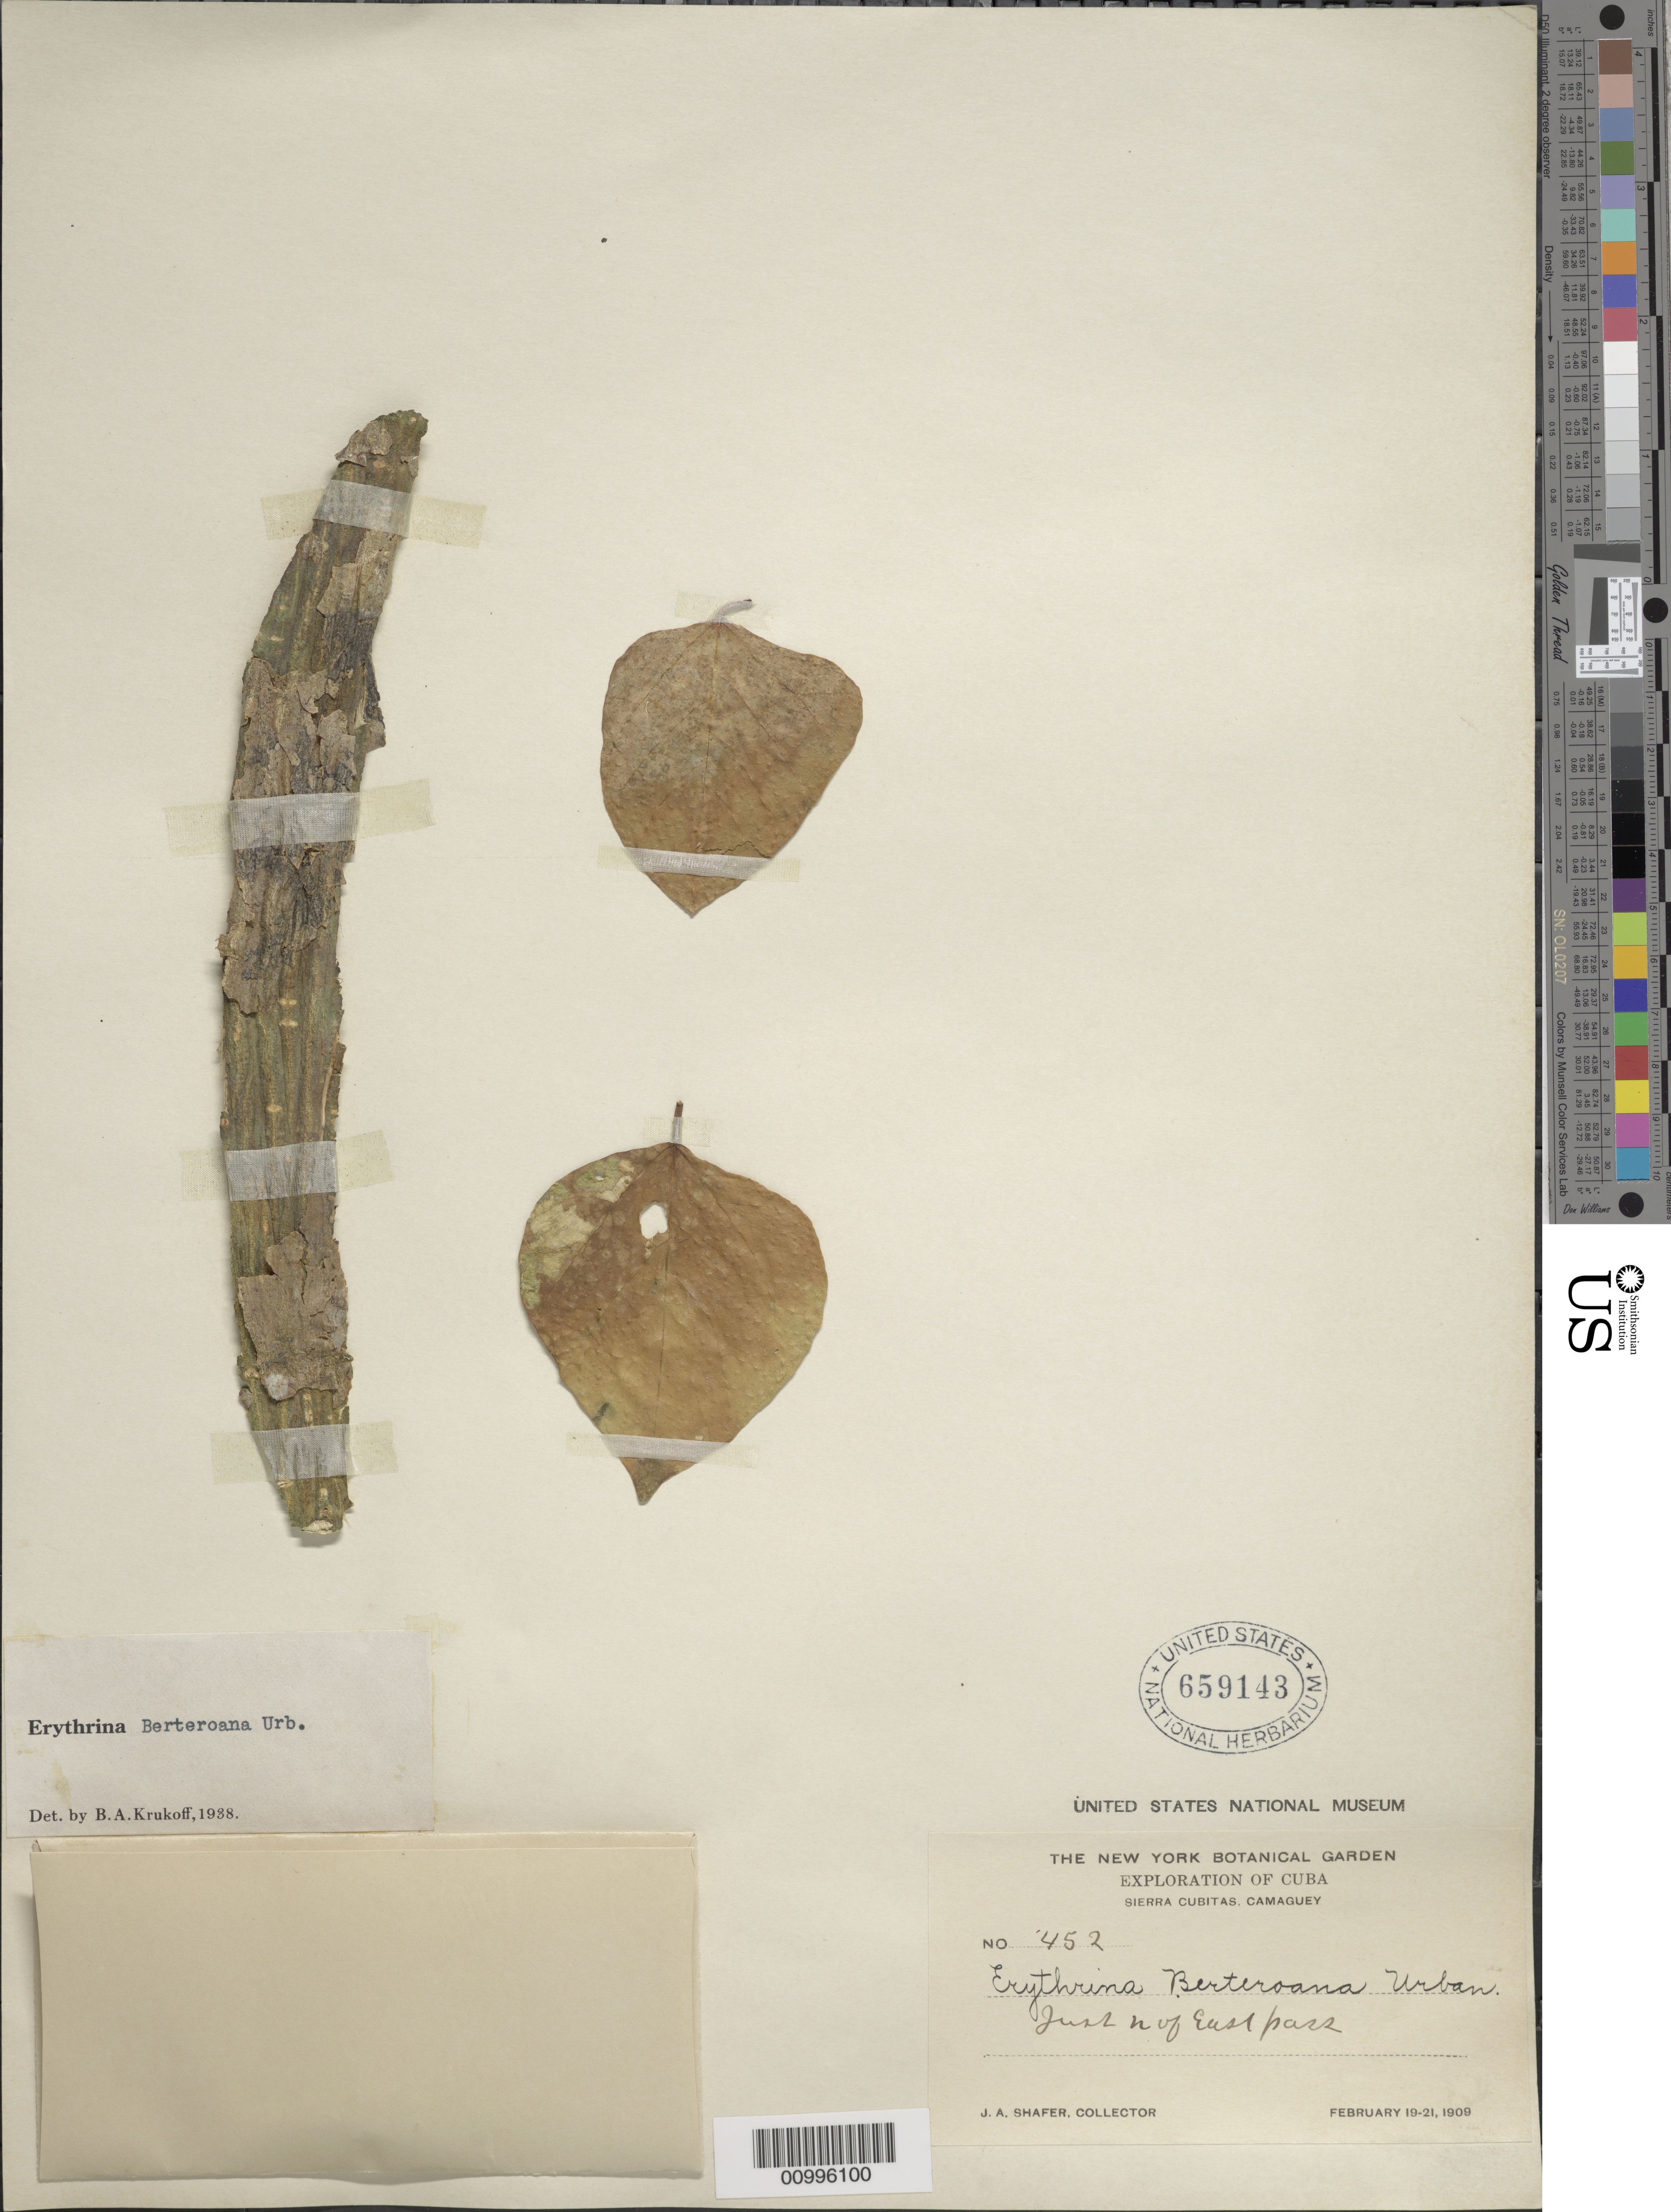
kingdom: Plantae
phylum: Tracheophyta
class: Magnoliopsida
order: Fabales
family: Fabaceae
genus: Erythrina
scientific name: Erythrina berteroana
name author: Urb.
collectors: J. A. Shafer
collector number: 452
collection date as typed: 19 Feb 1909 to 21 Feb 1909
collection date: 1909-02-19/1909-02-21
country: Cuba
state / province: Camagüey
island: Cuba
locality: Sierra Cubitas, Camaguey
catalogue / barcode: US 659143